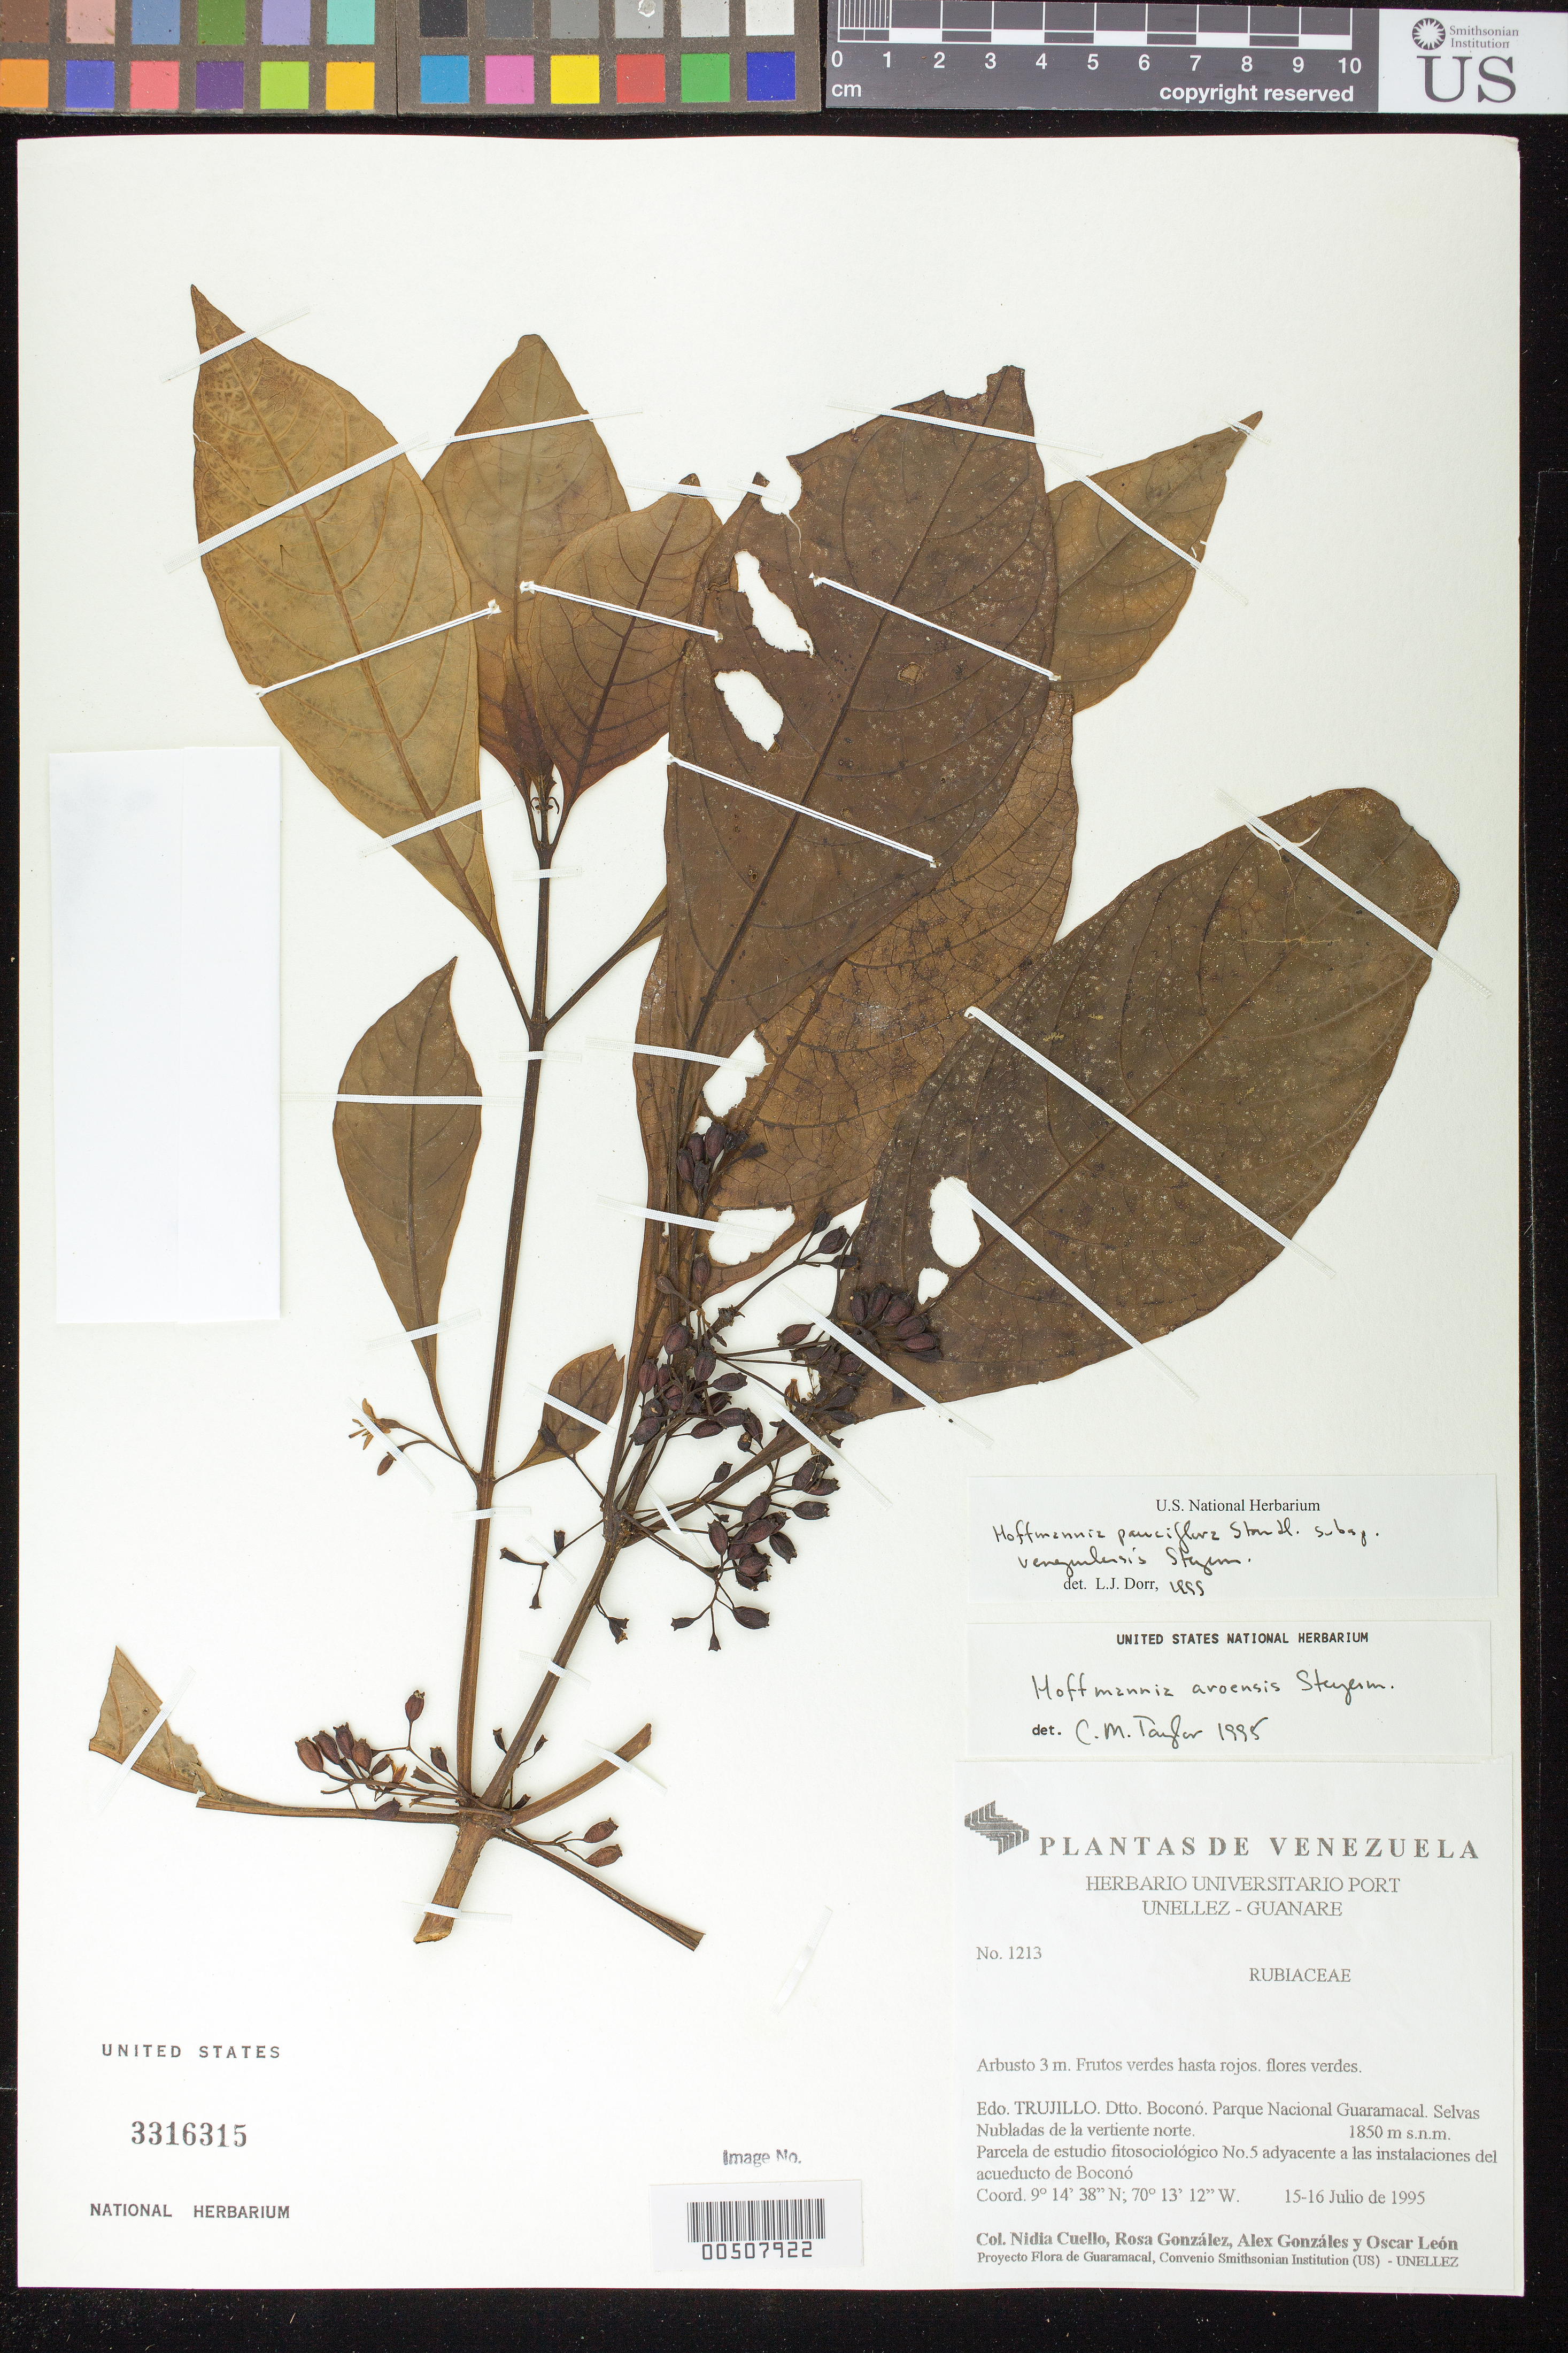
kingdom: Plantae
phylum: Tracheophyta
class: Magnoliopsida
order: Gentianales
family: Rubiaceae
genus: Hoffmannia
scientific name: Hoffmannia pauciflora subsp. venezuelensis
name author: Standl.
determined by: Dorr, L. J., (BOT), Smithsonian Institution - National Museum of Natural History (UNITED STATES)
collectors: N. L. Cuello, R. González, A. Gonzáles & O. León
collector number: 1213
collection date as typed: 15 Jul 1995 to 16 Jul 1995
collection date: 1995-07-15/1995-07-16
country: Venezuela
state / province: Trujillo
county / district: Boconó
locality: Parque Nacional Guaramacal. Vertiente N. Adyacente a las instalaciones del acueducto de Boconó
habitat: Selvas Nubladas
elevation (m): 1850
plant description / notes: PORT, US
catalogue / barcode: US 3316315